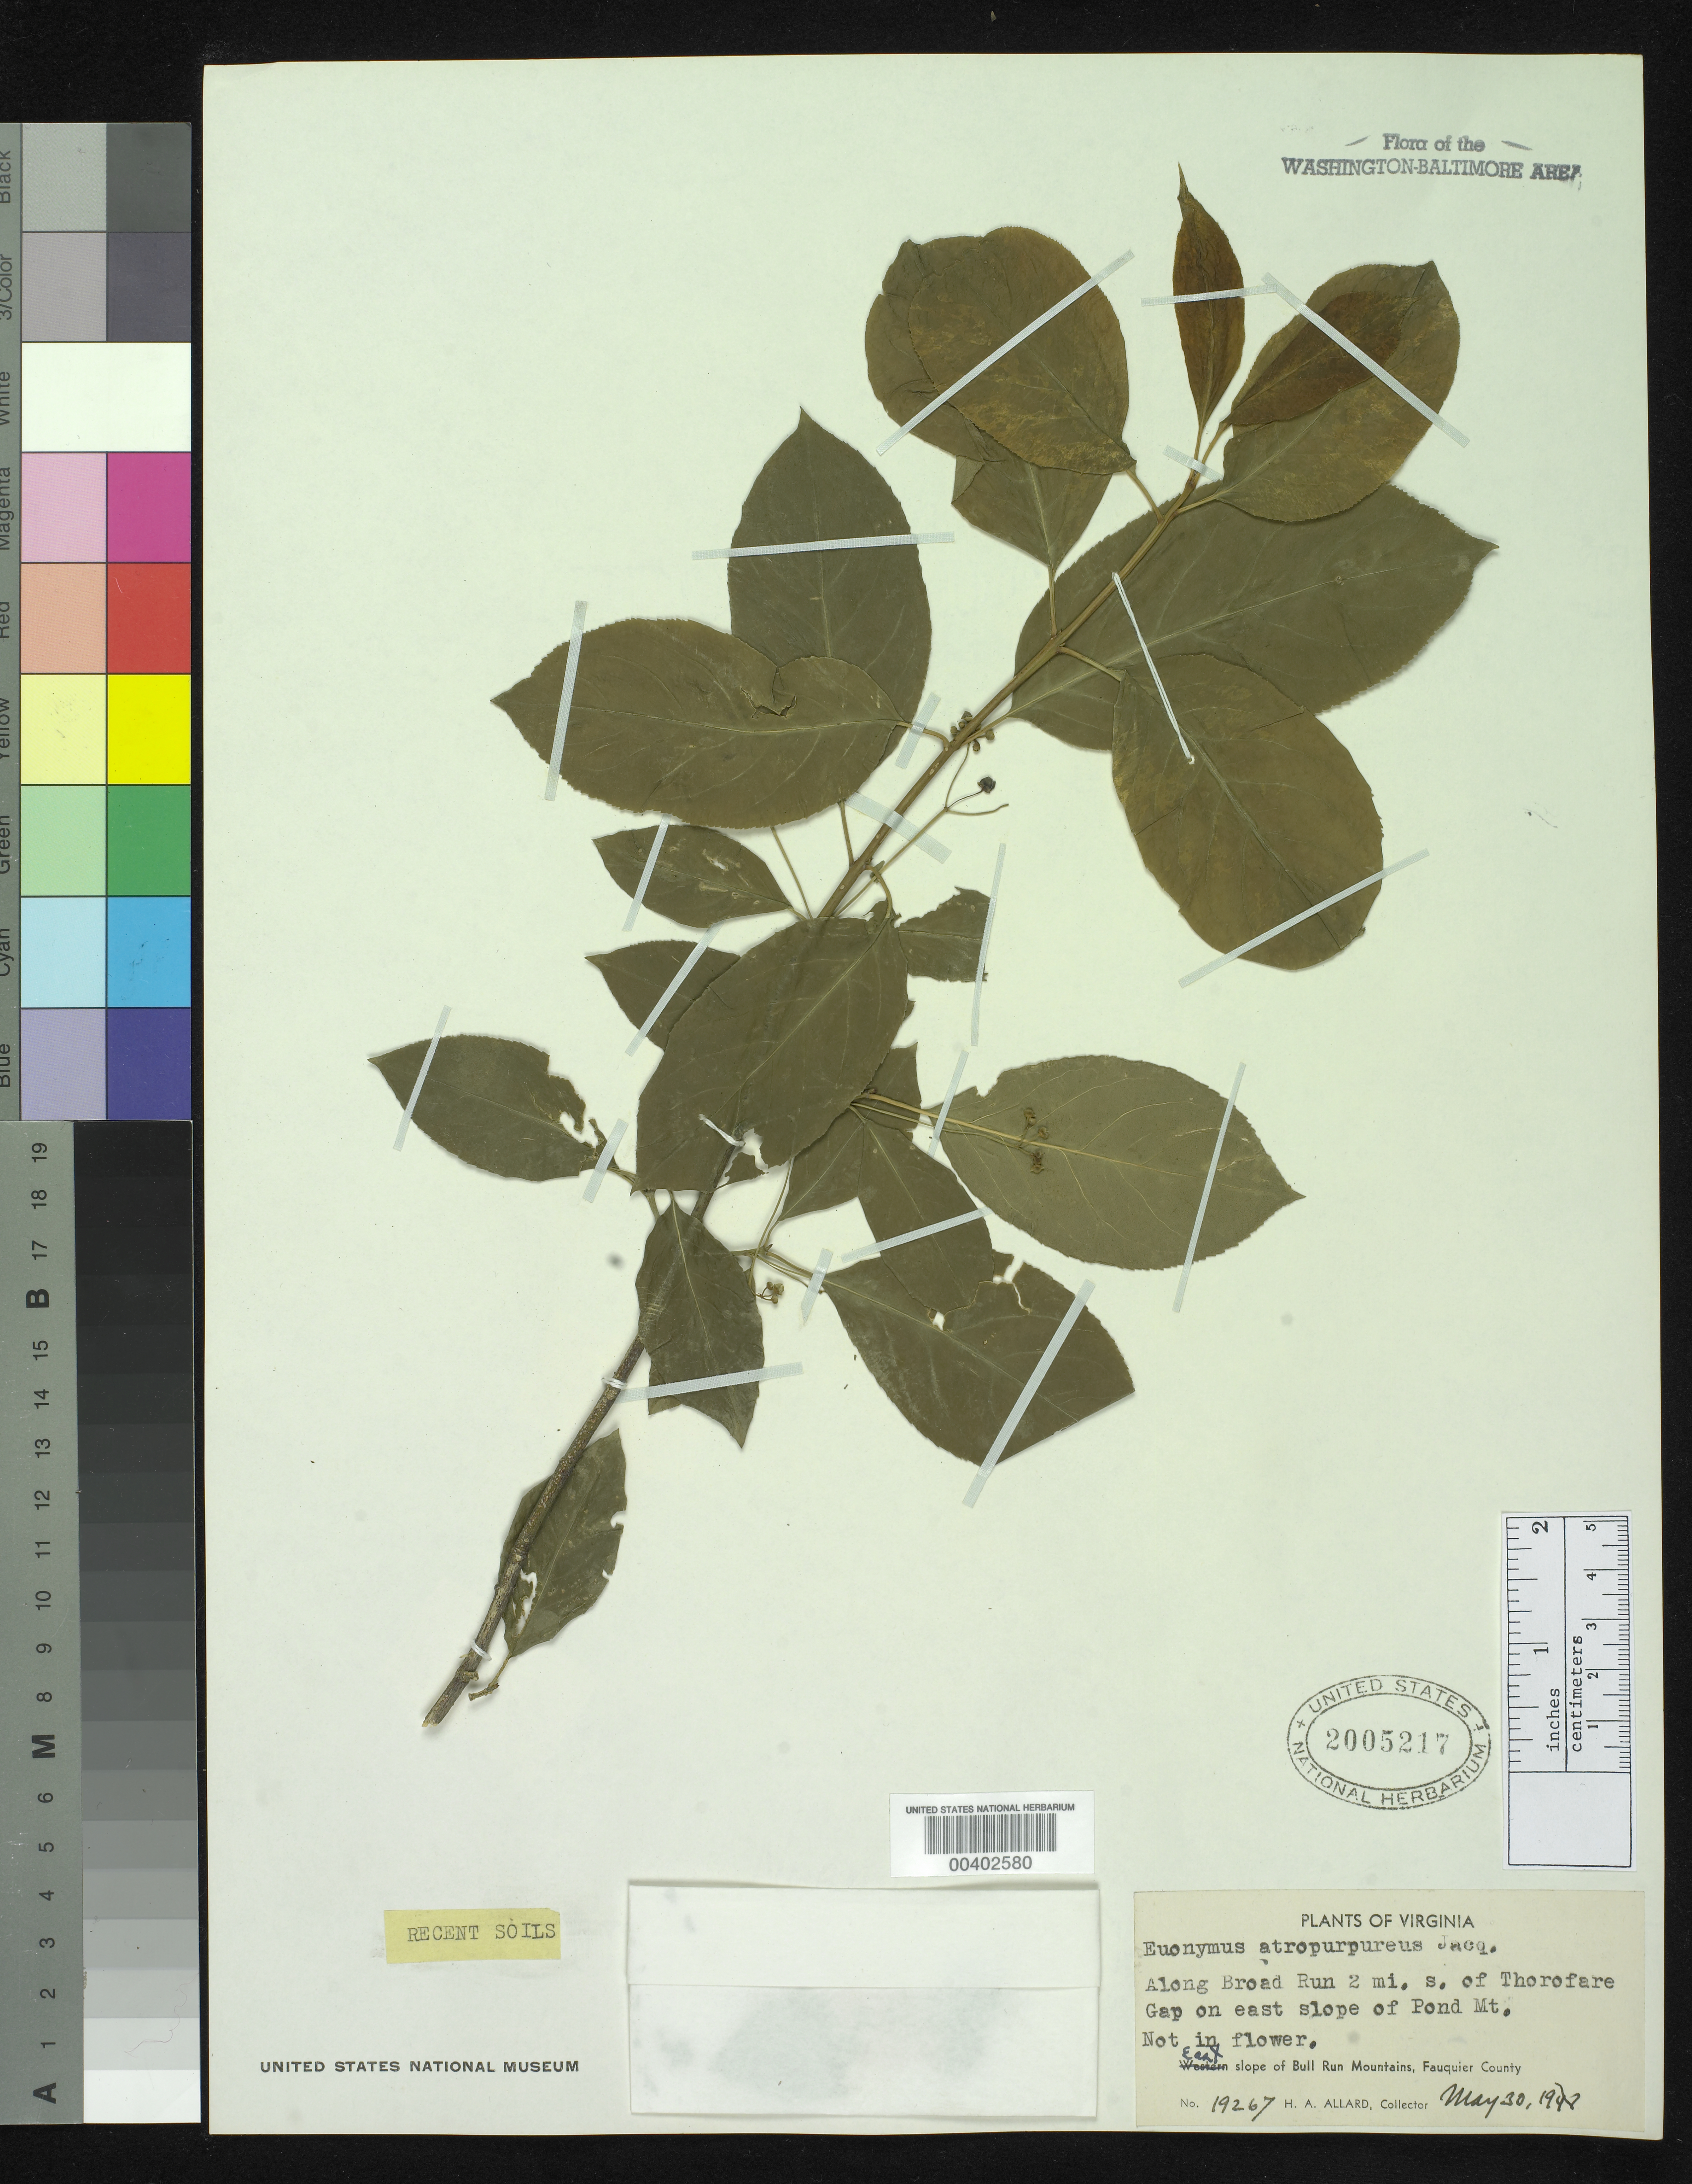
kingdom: Plantae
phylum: Tracheophyta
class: Magnoliopsida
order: Celastrales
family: Celastraceae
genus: Euonymus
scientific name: Euonymus atropurpureus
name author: Jacq.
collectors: H. A. Allard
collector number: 19267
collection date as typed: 30 May 1948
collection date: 1948-05-30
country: United States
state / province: Virginia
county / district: Fauquier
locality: Broad Run, south of Thorofare Gap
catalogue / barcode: US 2005217